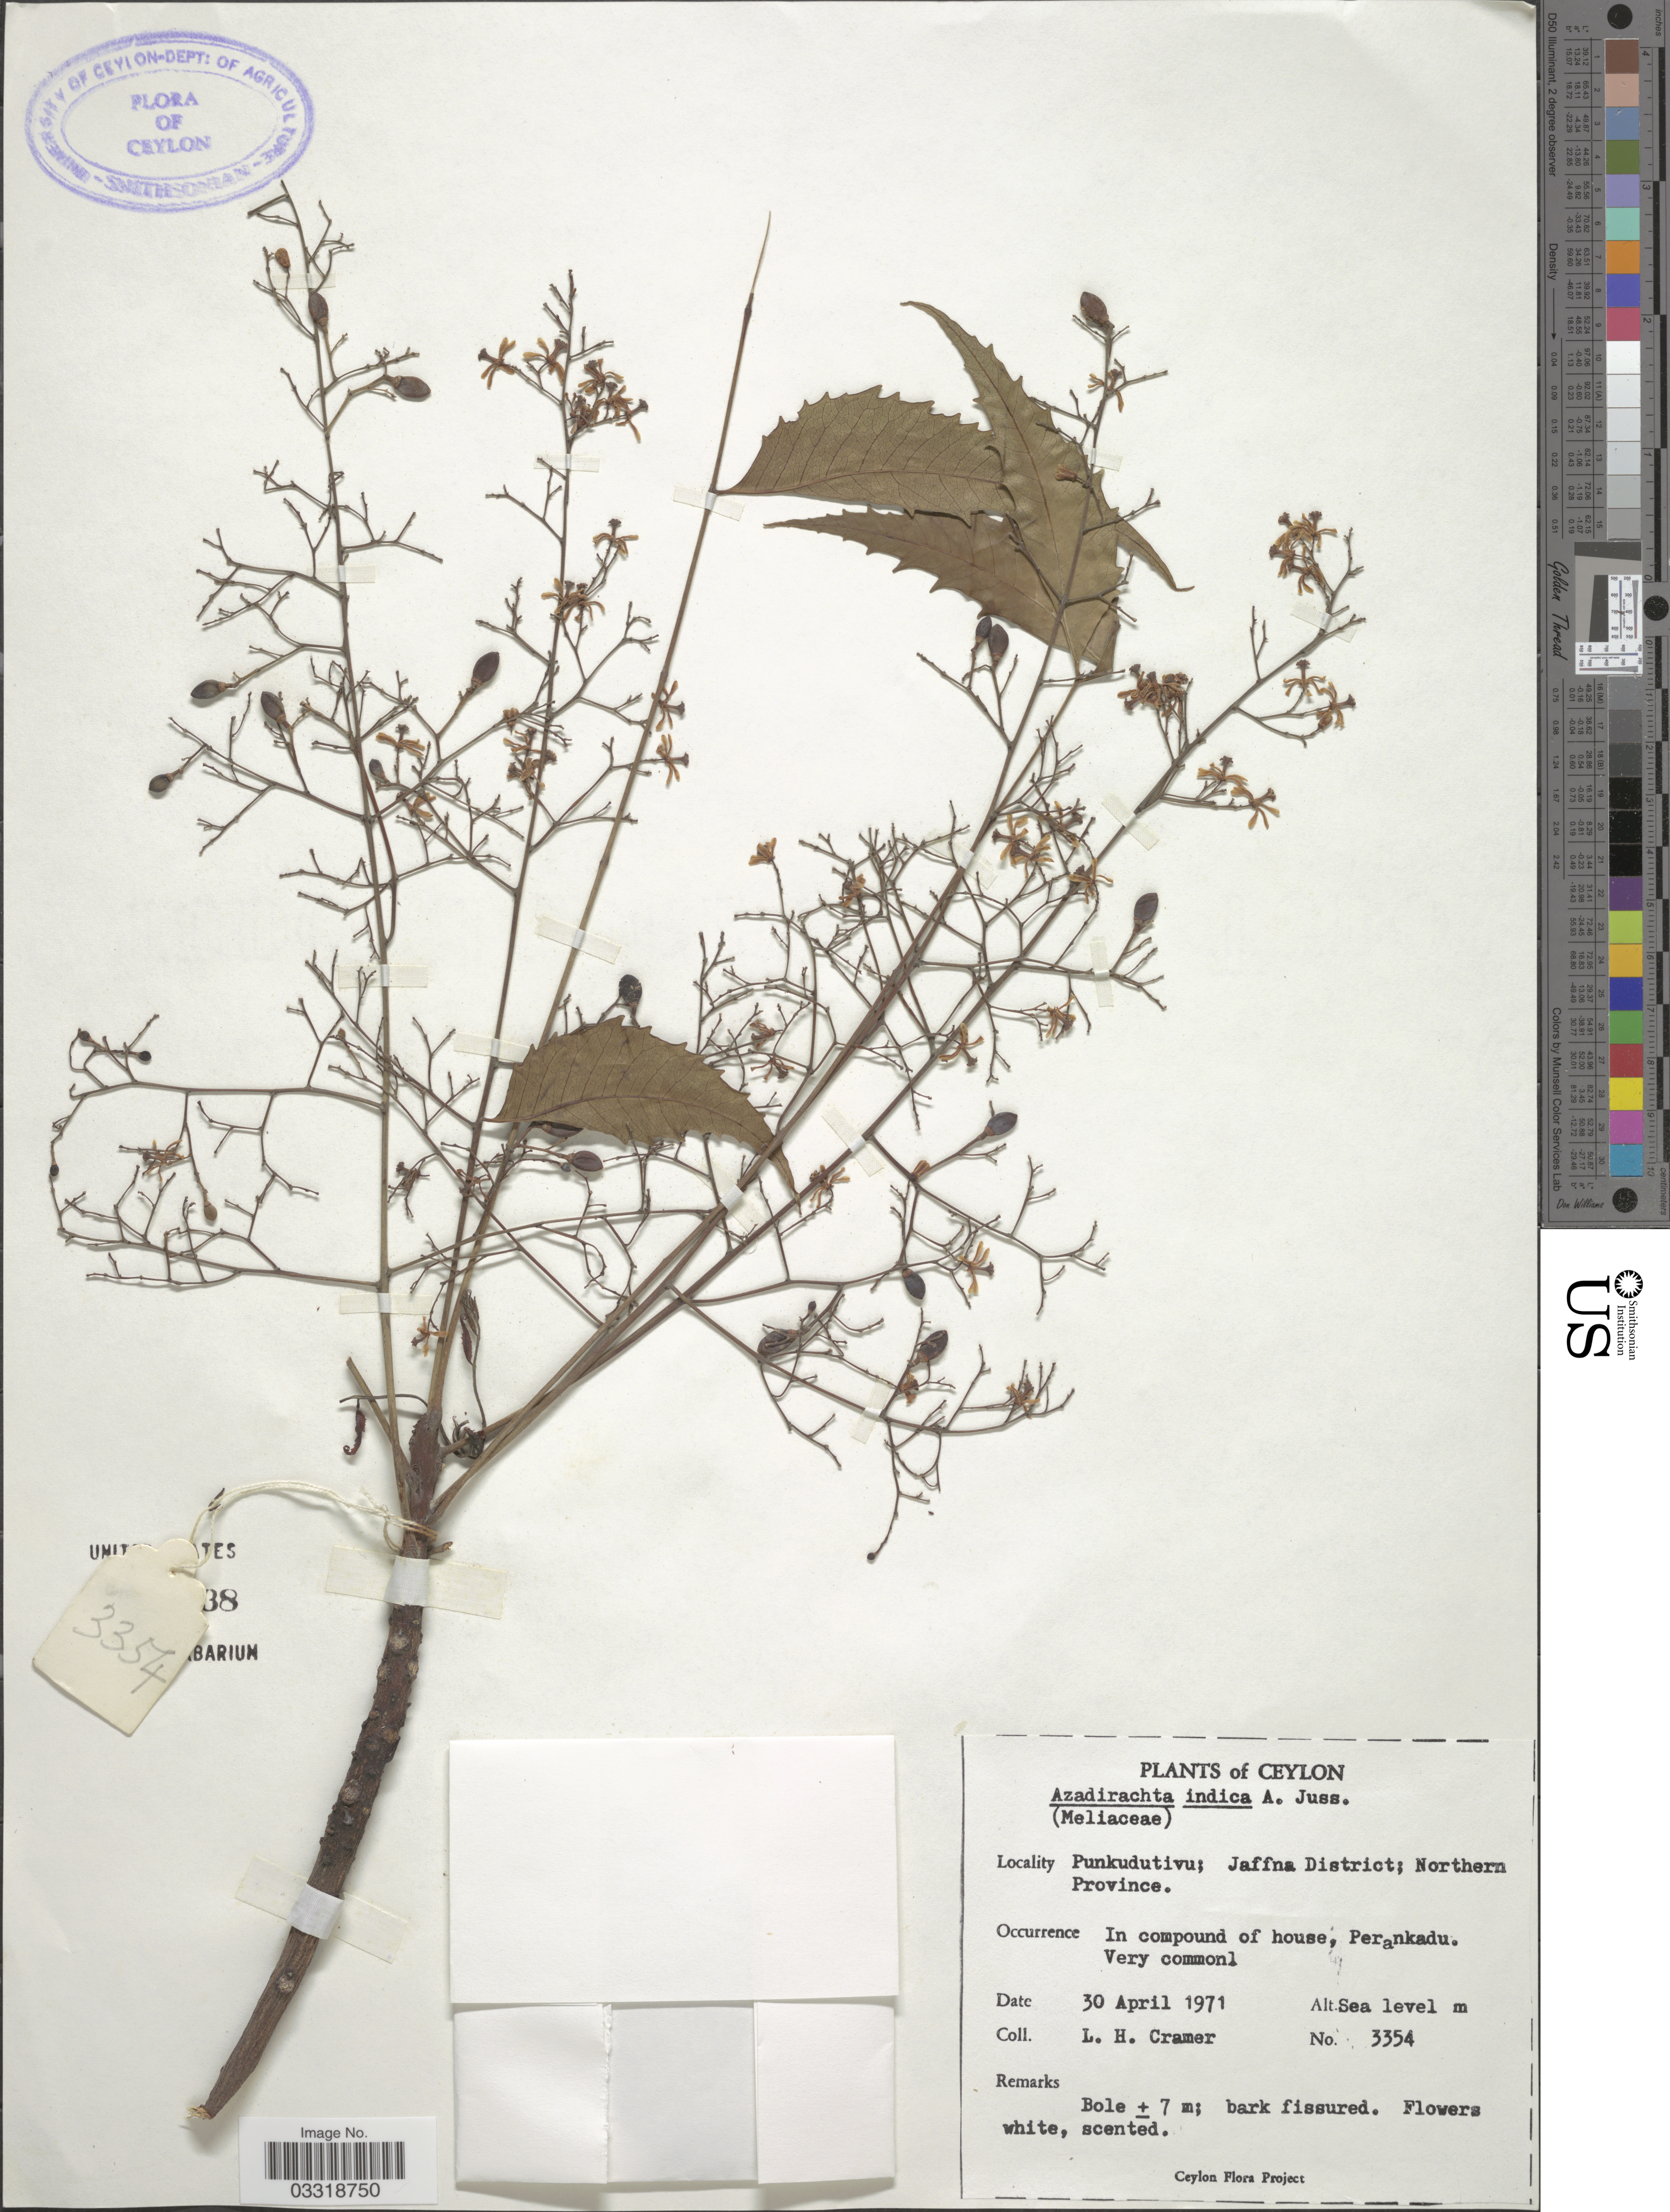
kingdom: Plantae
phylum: Tracheophyta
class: Magnoliopsida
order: Sapindales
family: Meliaceae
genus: Azadirachta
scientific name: Azadirachta indica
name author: A. Juss.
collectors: L. H. Cramer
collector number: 3354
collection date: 1971-04-30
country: Sri Lanka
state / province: Northern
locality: Ceylon. Punkudutivu; Jaffna District. In compound of house, Perankadu.